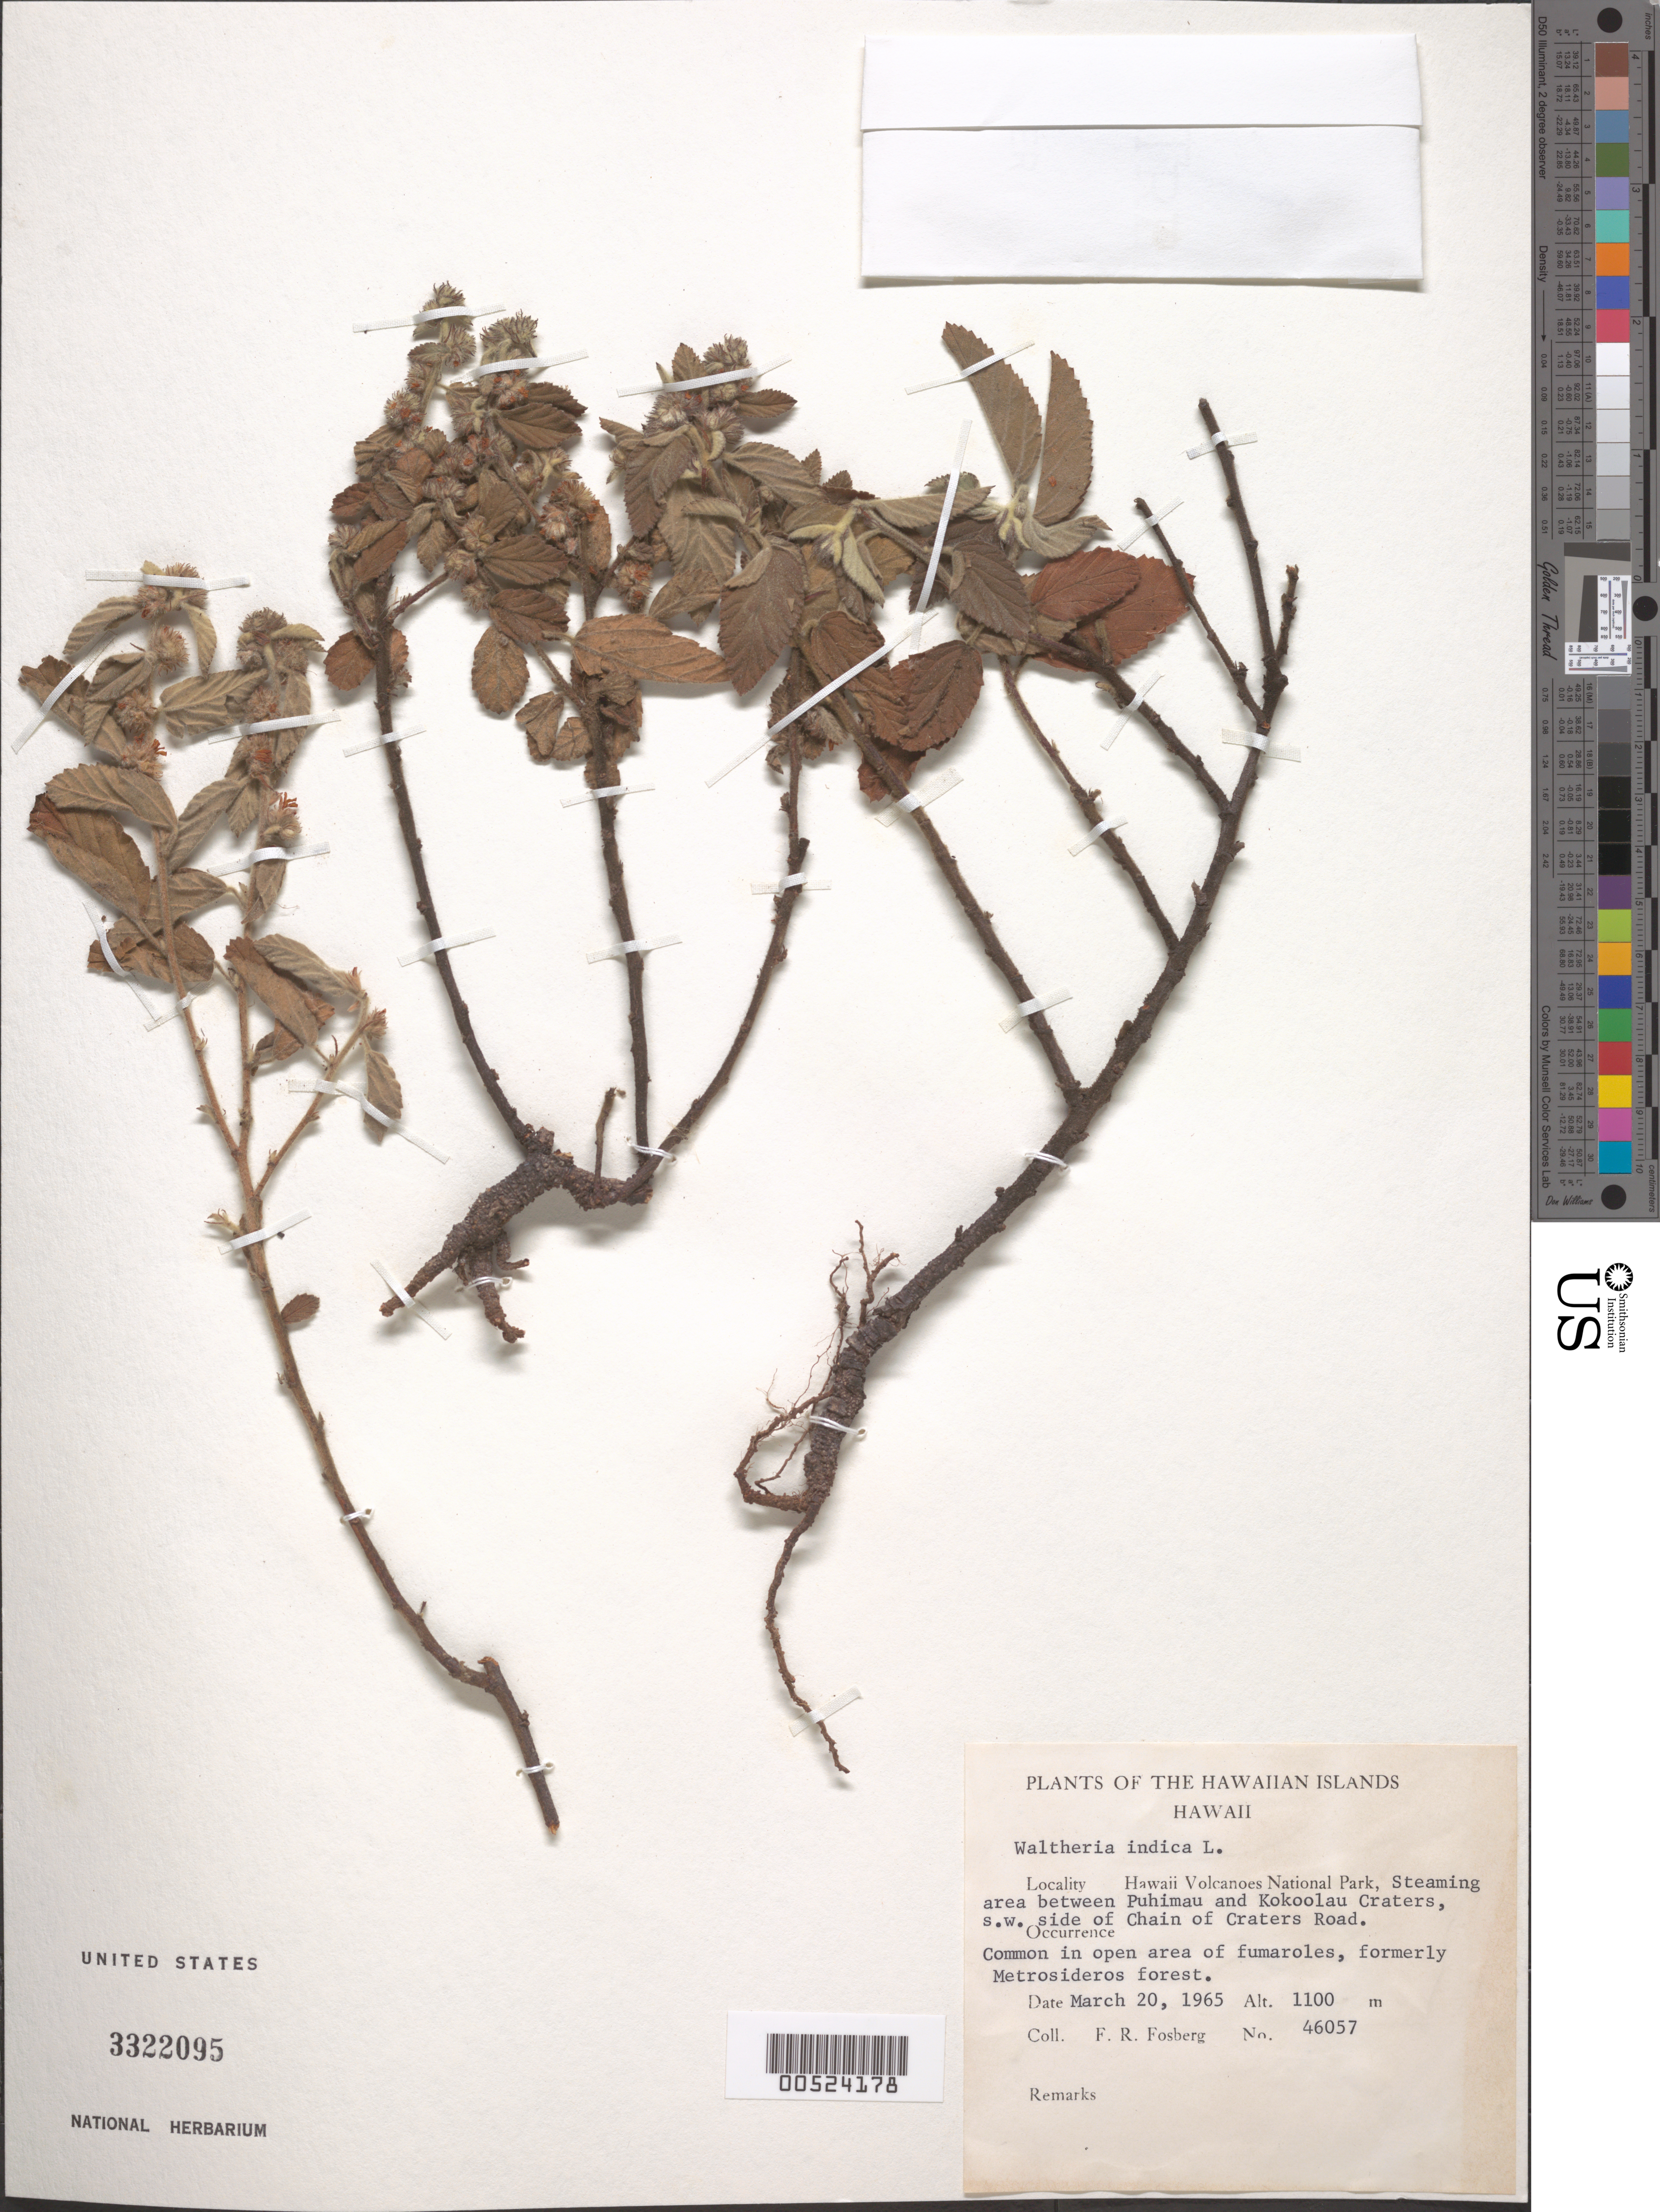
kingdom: Plantae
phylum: Tracheophyta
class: Magnoliopsida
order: Malvales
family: Malvaceae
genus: Waltheria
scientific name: Waltheria indica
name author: L.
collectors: F. R. Fosberg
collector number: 46057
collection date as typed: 20 Mar 1965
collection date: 1965-03-20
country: United States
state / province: Hawaii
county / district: Hawaii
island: Hawaii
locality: Hawaii Volcanoes National Park, between Puhimau and Kokoolau Craters, SW side of Chain of Craters Rd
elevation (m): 1100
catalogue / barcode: US 3322095